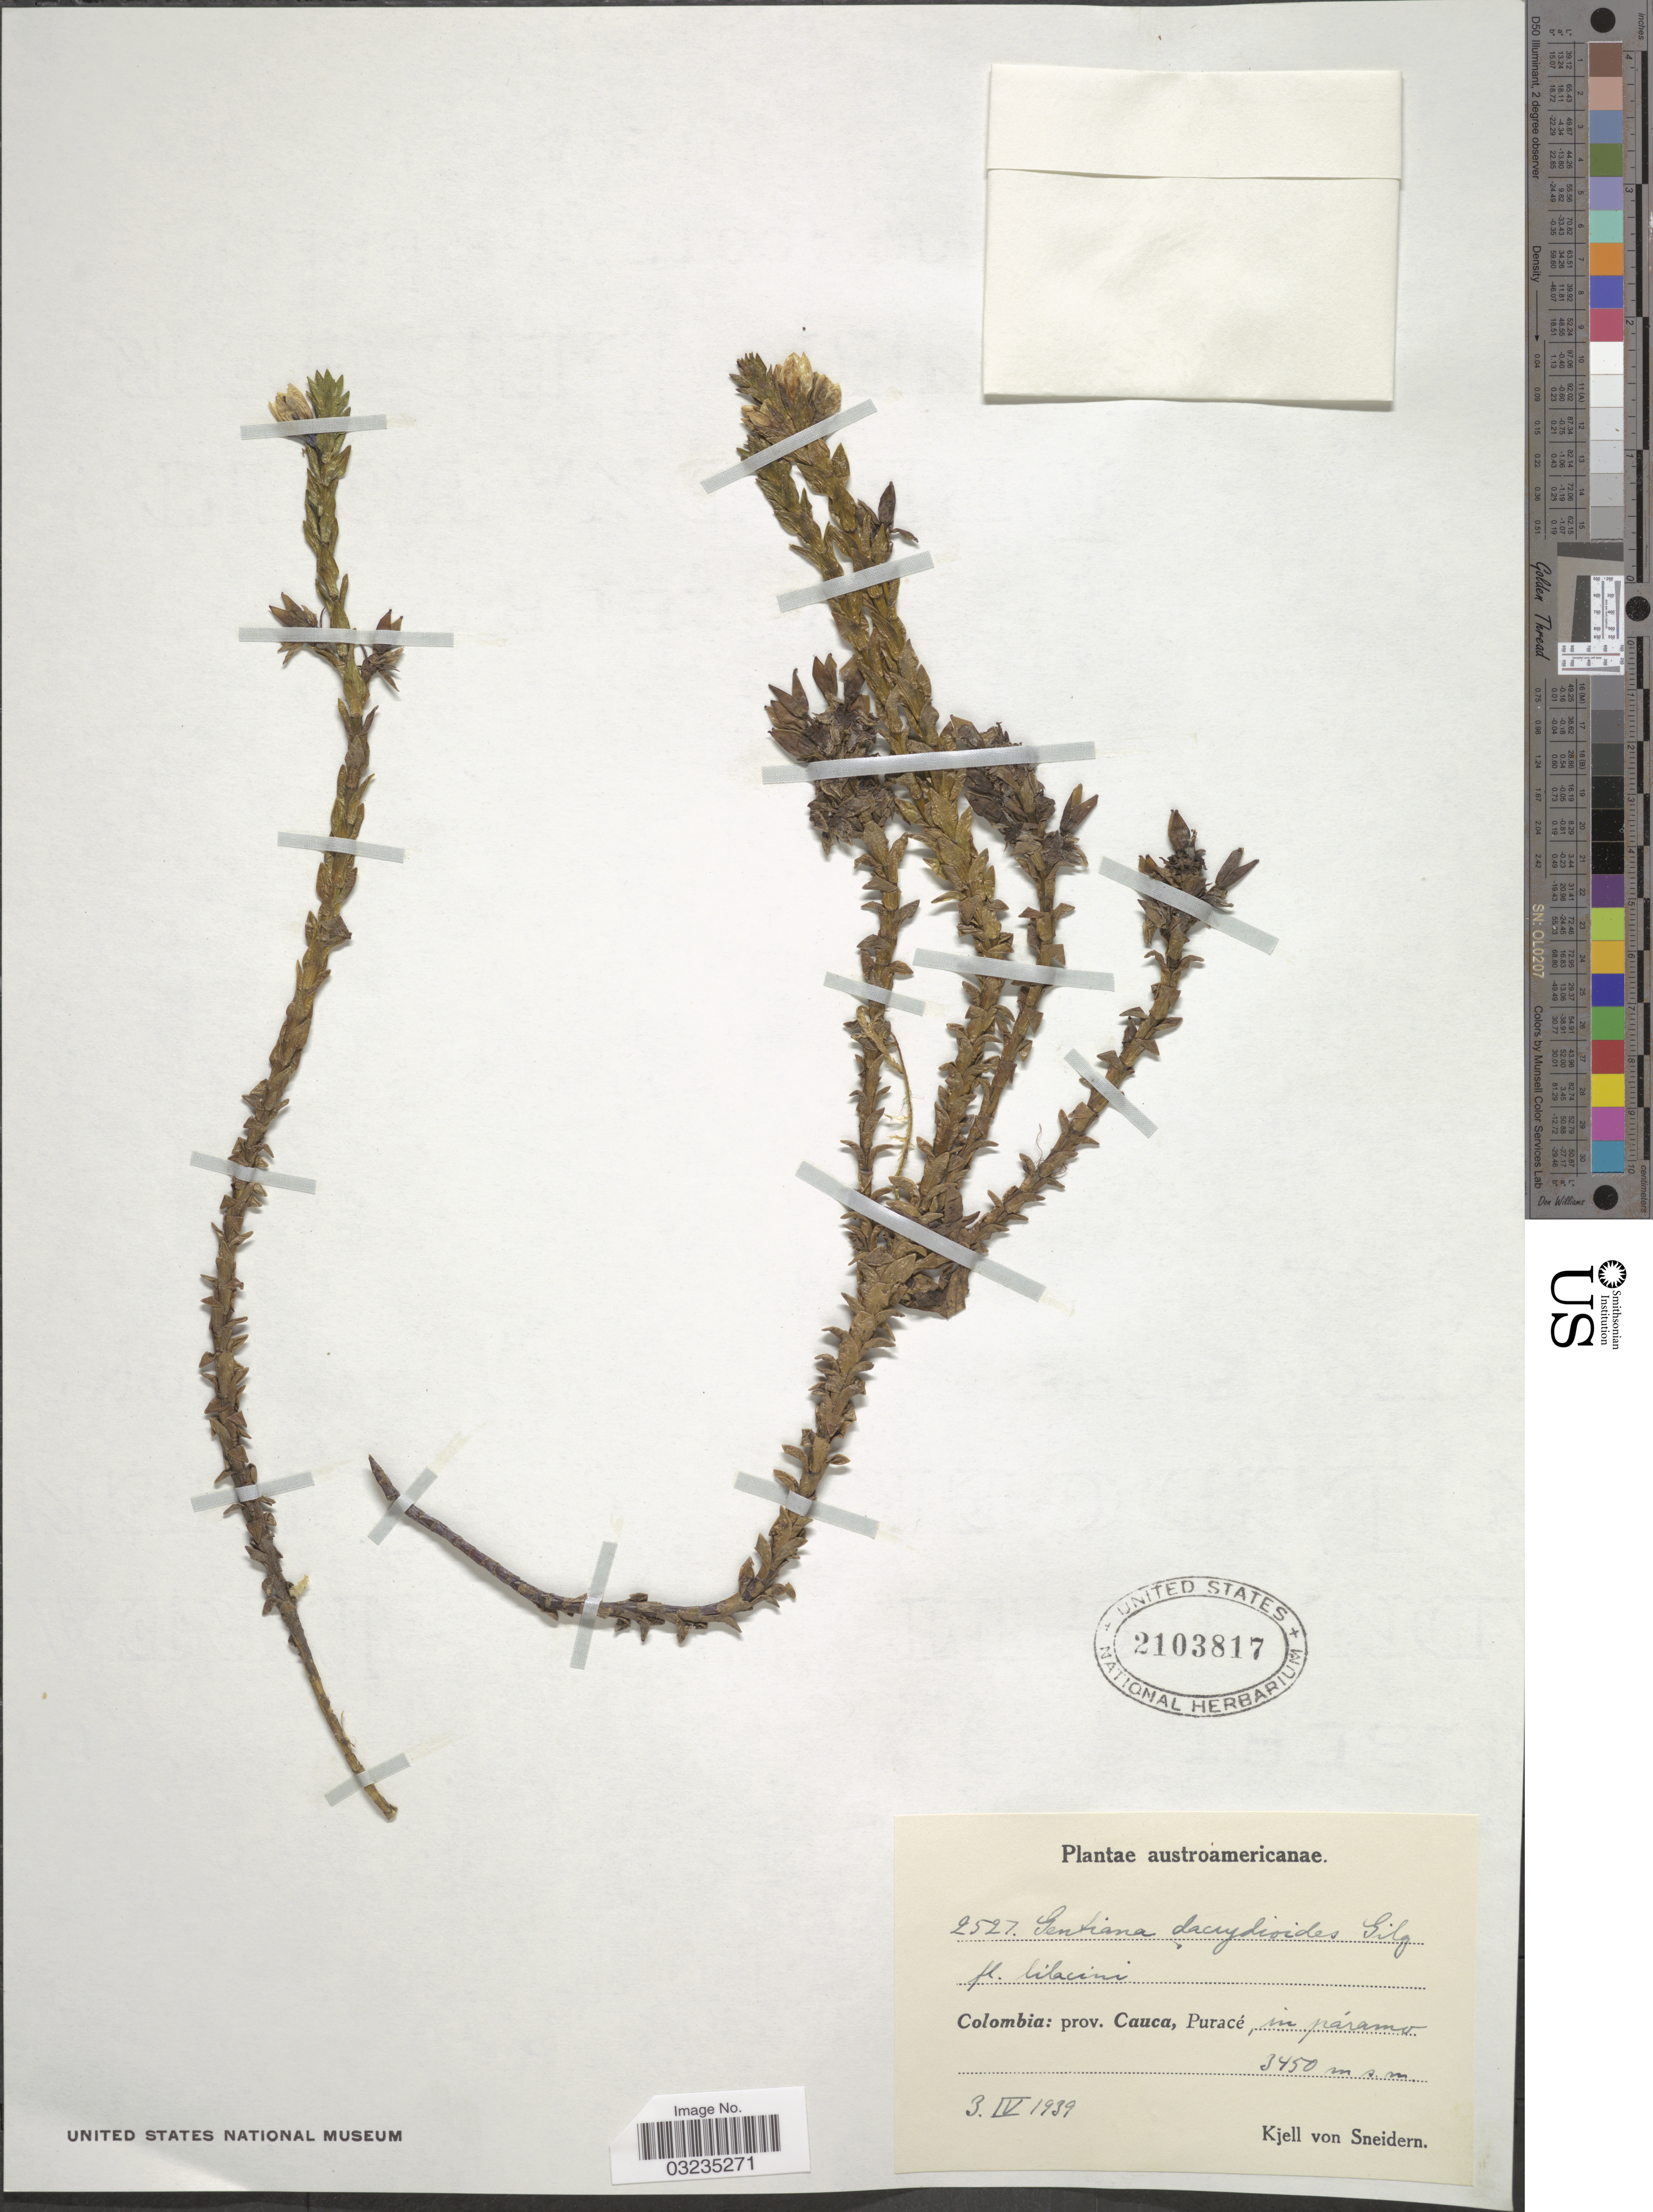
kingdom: Plantae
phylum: Tracheophyta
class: Magnoliopsida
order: Gentianales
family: Gentianaceae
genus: Gentiana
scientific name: Gentiana dacrydioides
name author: Gilg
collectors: K. von Sneidern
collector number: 2527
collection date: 1939-04-03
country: Colombia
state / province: Cauca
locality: Puracé.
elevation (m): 3450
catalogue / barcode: US 2103817